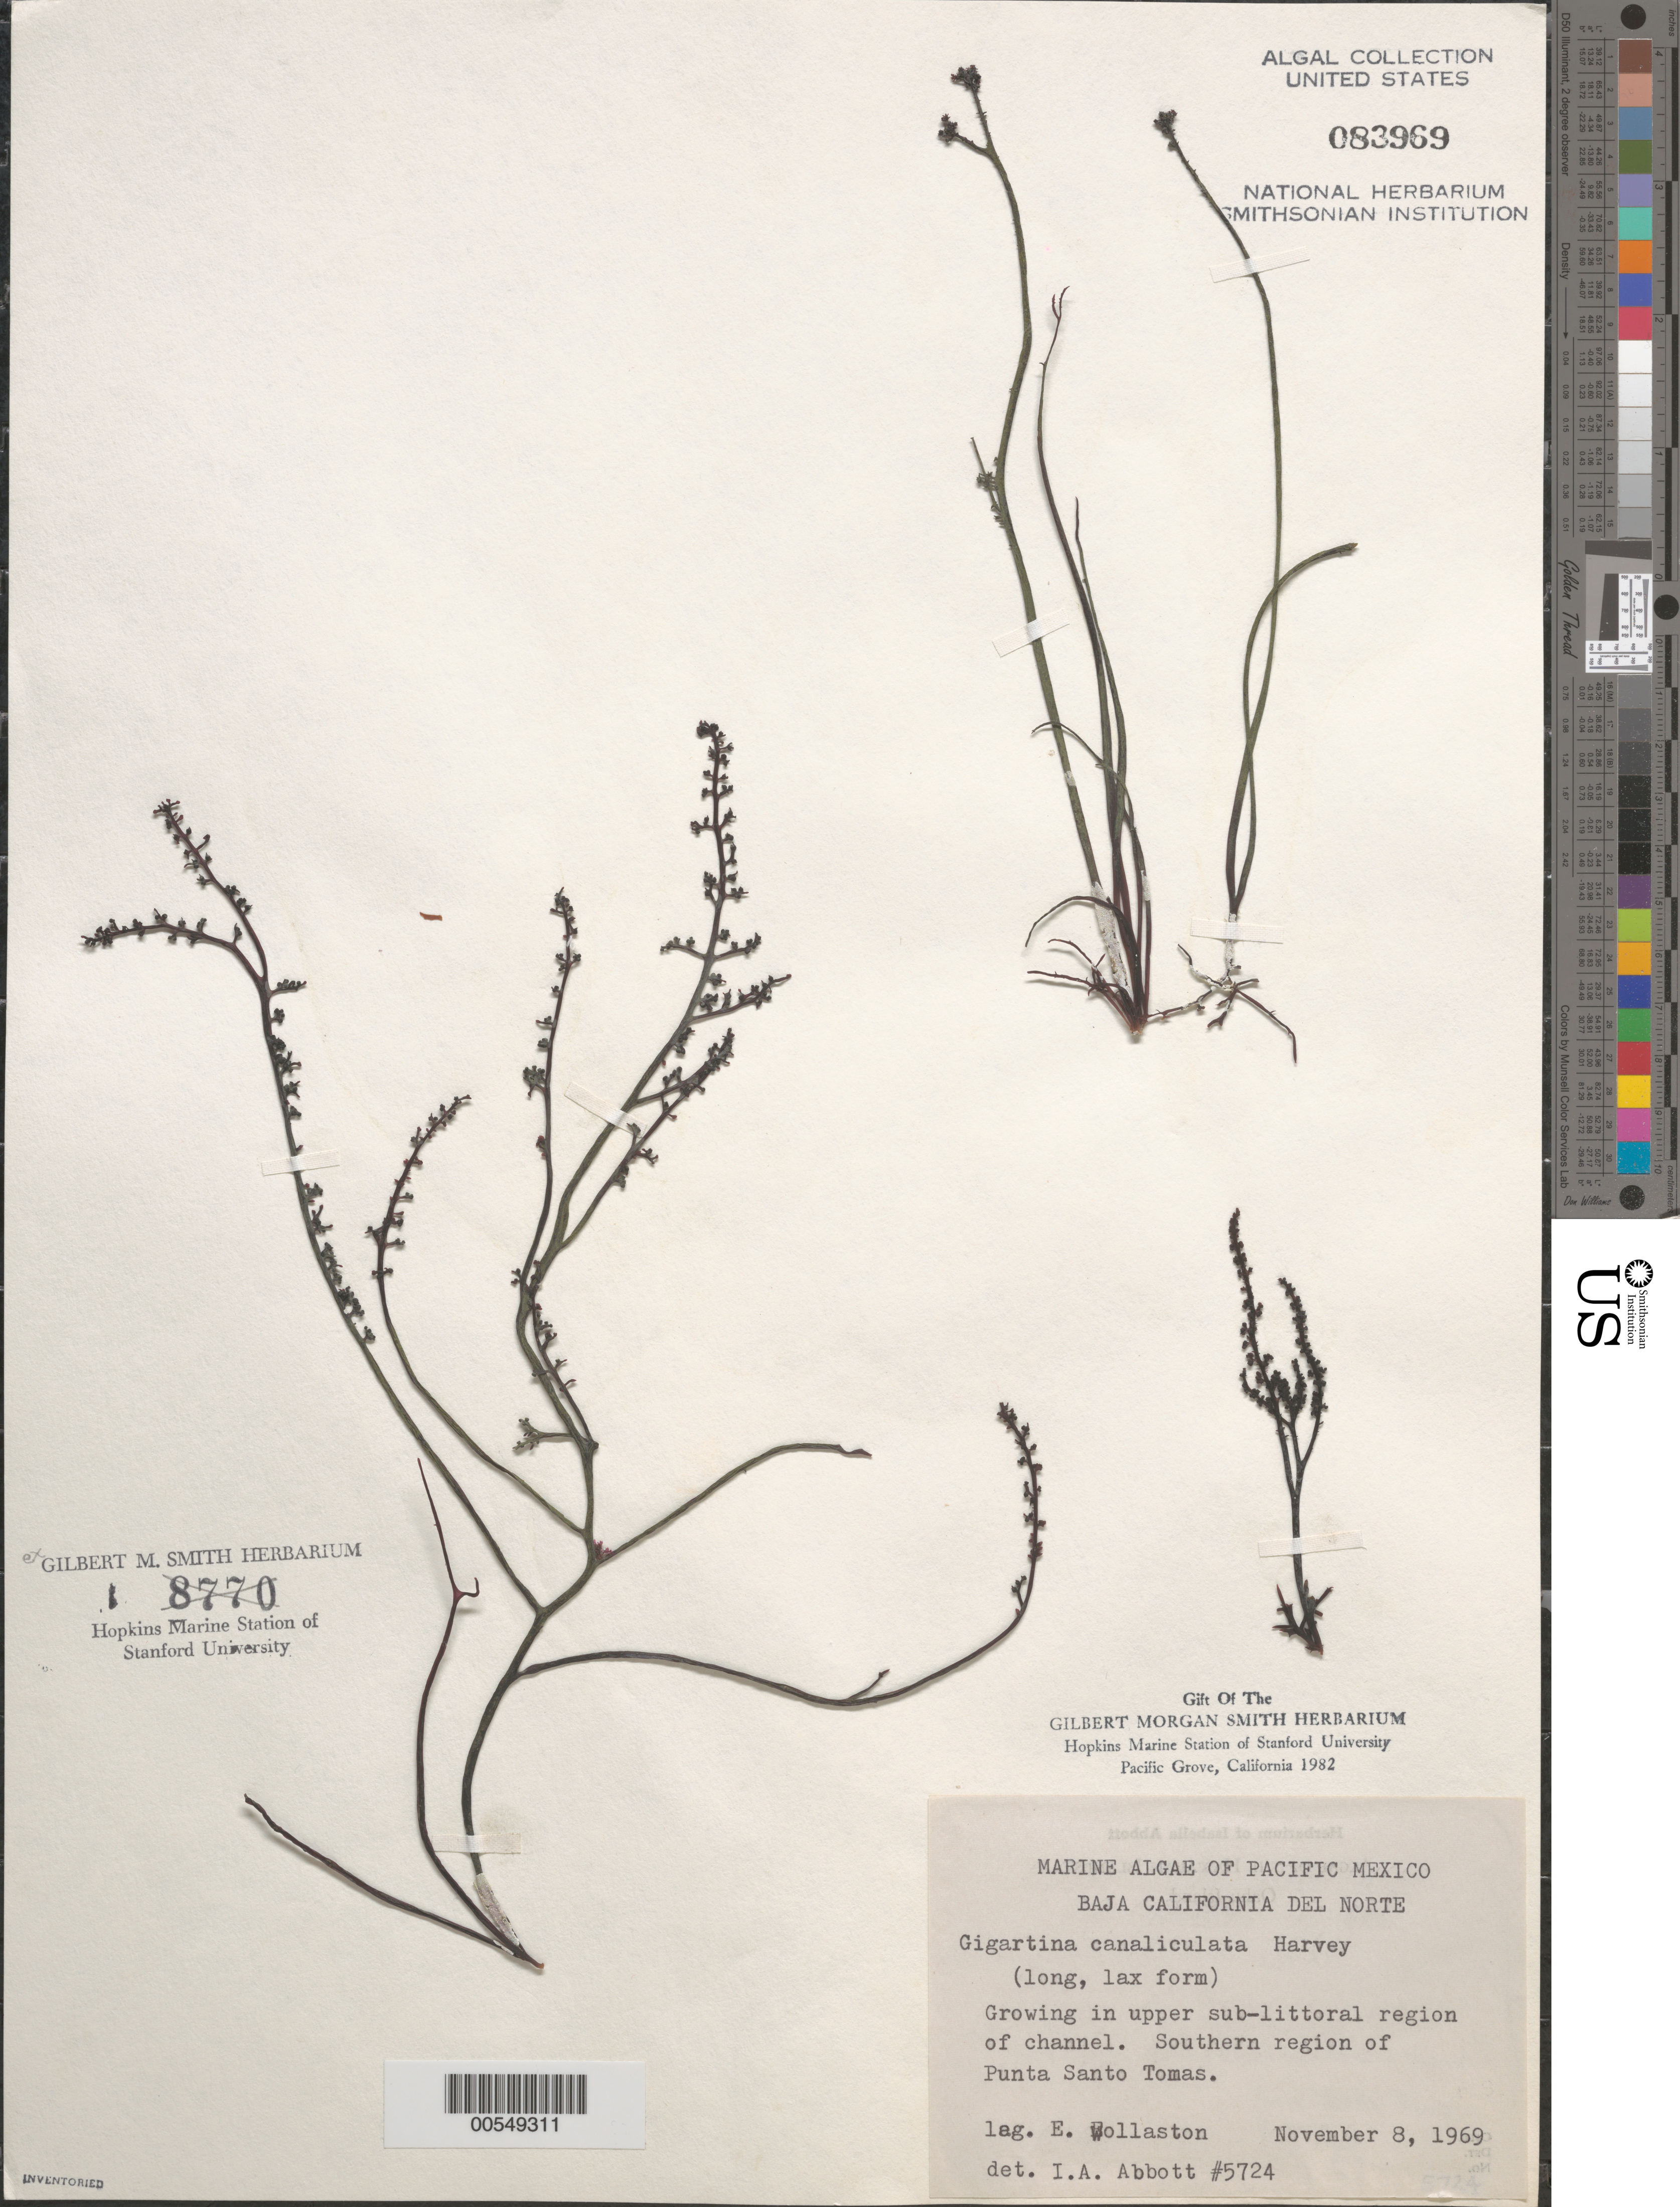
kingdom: Plantae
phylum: Rhodophyta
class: Florideophyceae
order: Gigartinales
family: Gigartinaceae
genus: Chondracanthus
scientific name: Chondracanthus canaliculatus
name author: (Harv.) Guiry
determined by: Algae name updating Project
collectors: E. Wollaston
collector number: IAA 5724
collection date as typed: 08 Nov 1969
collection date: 1969-11-08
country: Mexico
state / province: Baja California Norte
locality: Punta Santo Tomas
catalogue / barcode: US 83969